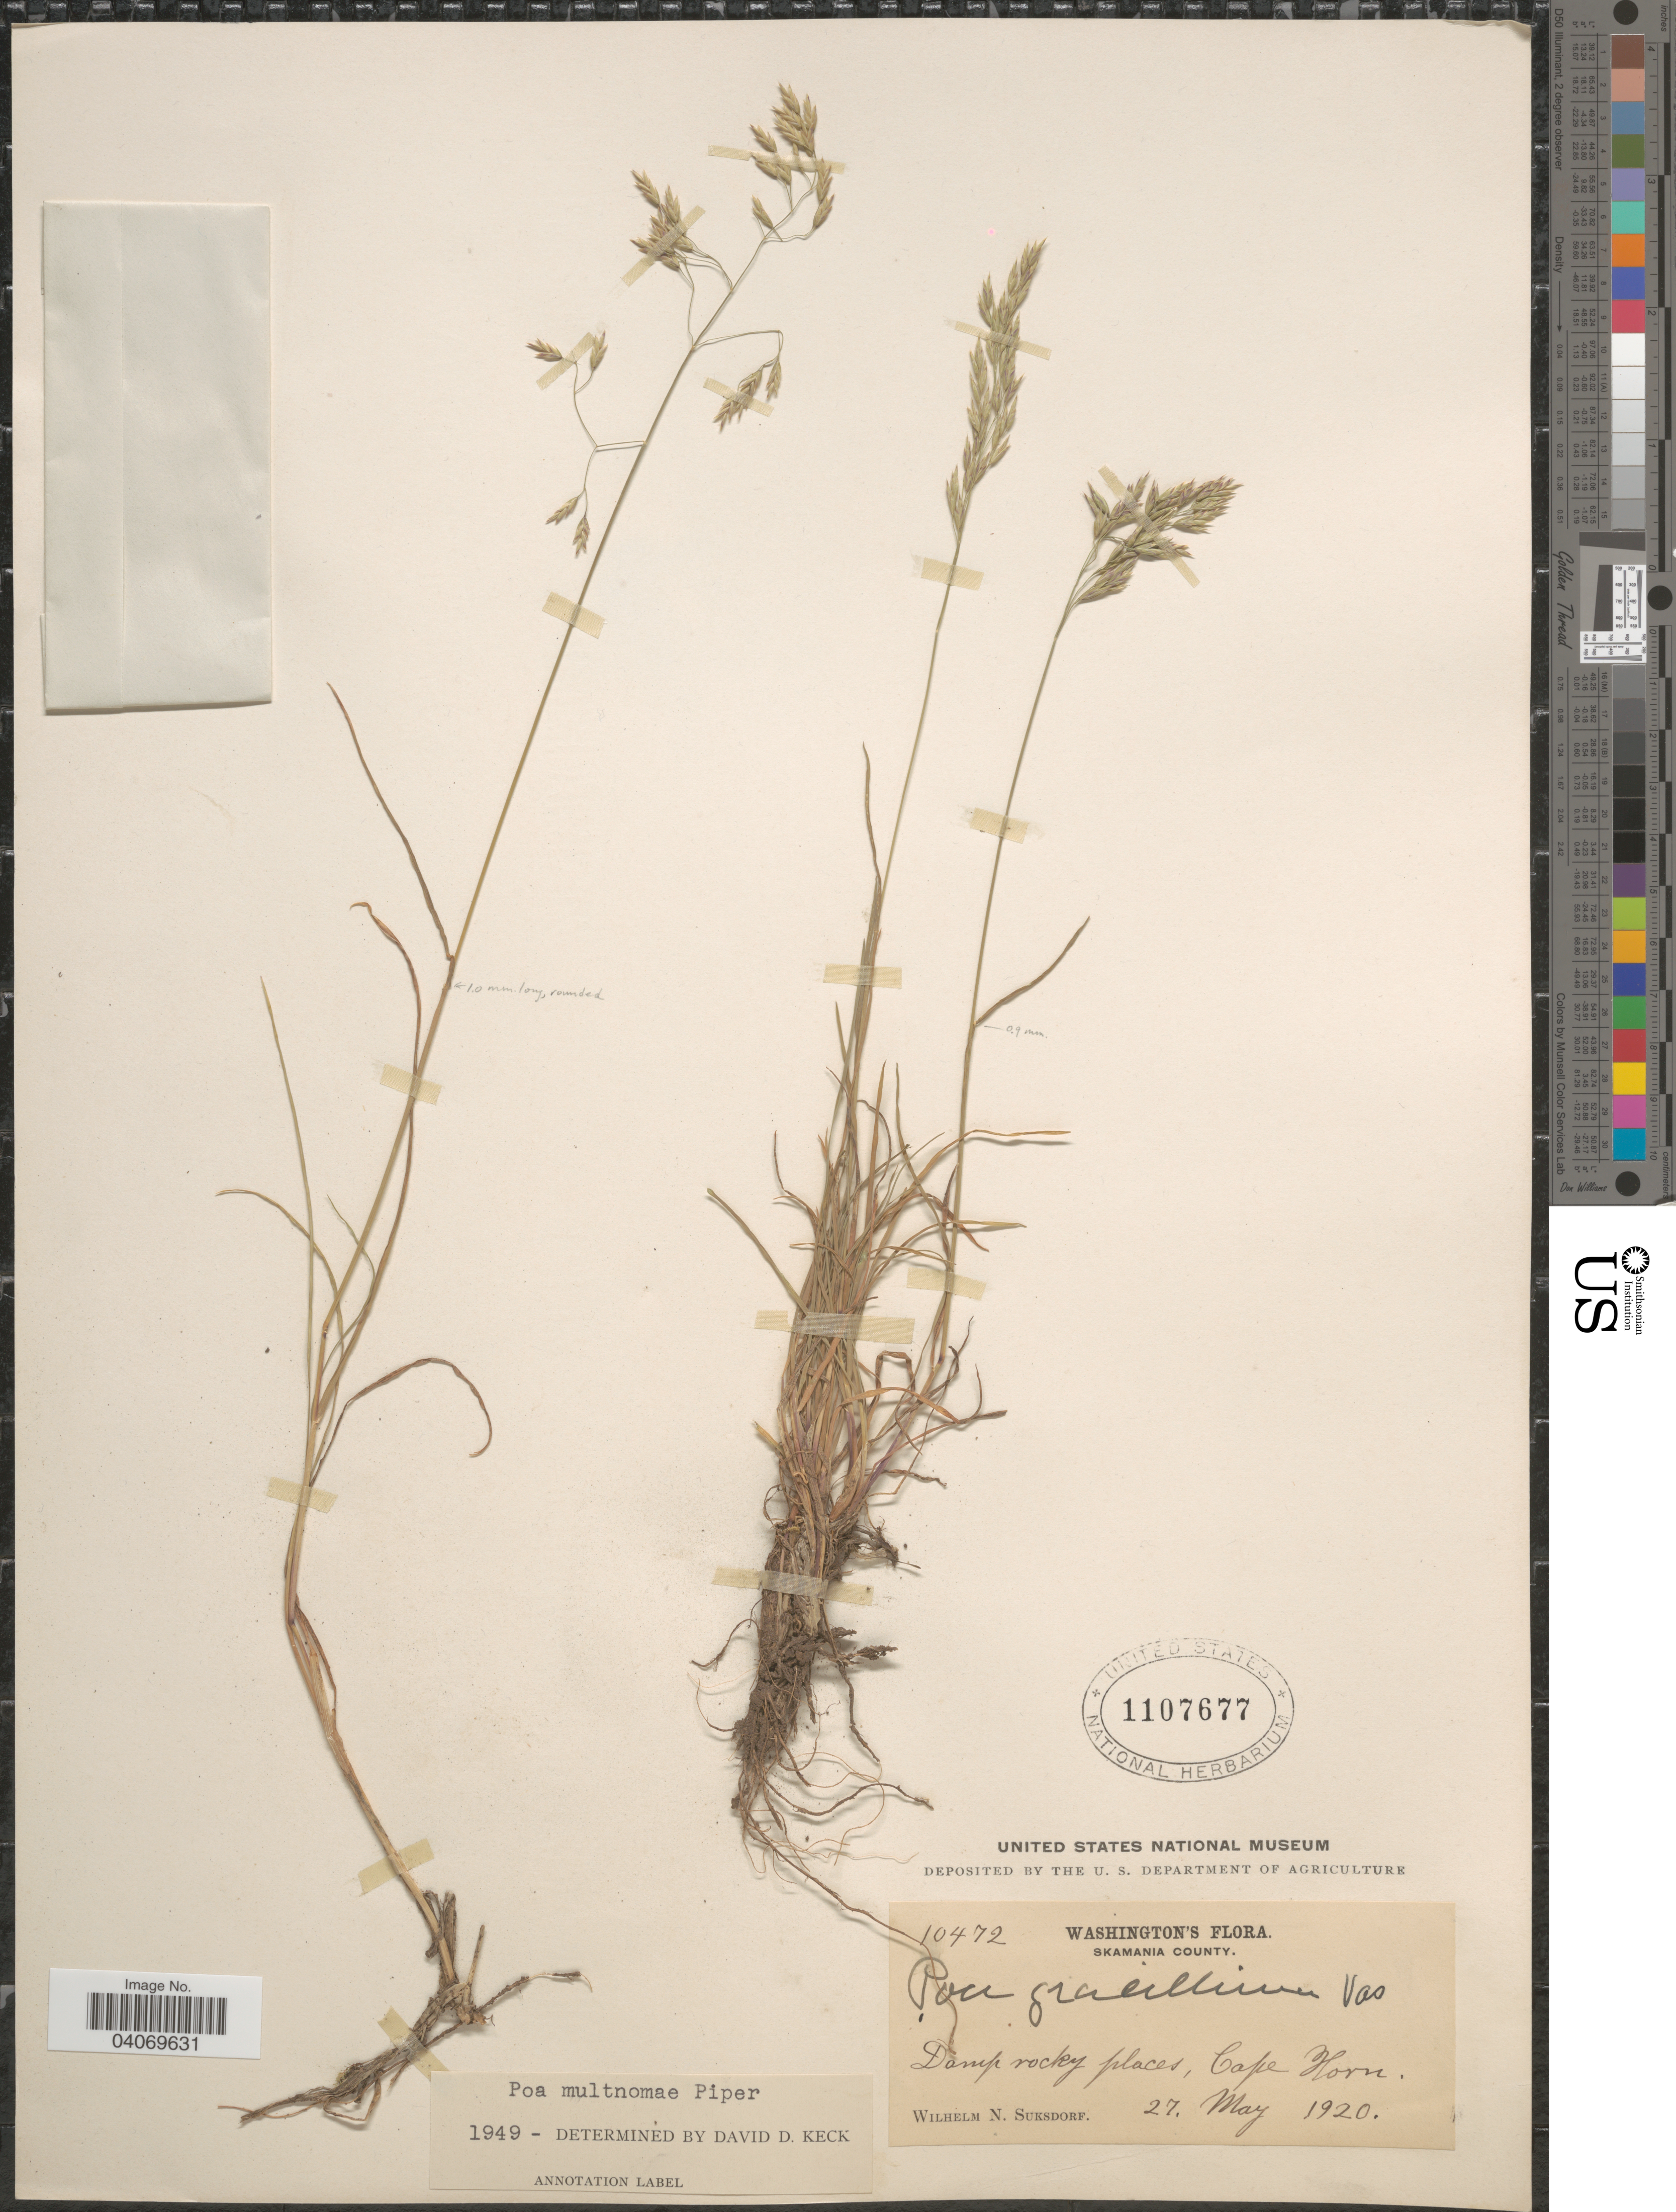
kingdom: Plantae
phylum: Tracheophyta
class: Liliopsida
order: Poales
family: Poaceae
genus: Poa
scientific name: Poa x multnomae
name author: Piper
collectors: W. N. Suksdorf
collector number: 10472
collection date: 1920-05-27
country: United States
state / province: Washington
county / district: Skamania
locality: Skamania County. Damp rocky places, Cape Horn.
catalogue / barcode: US 1107677